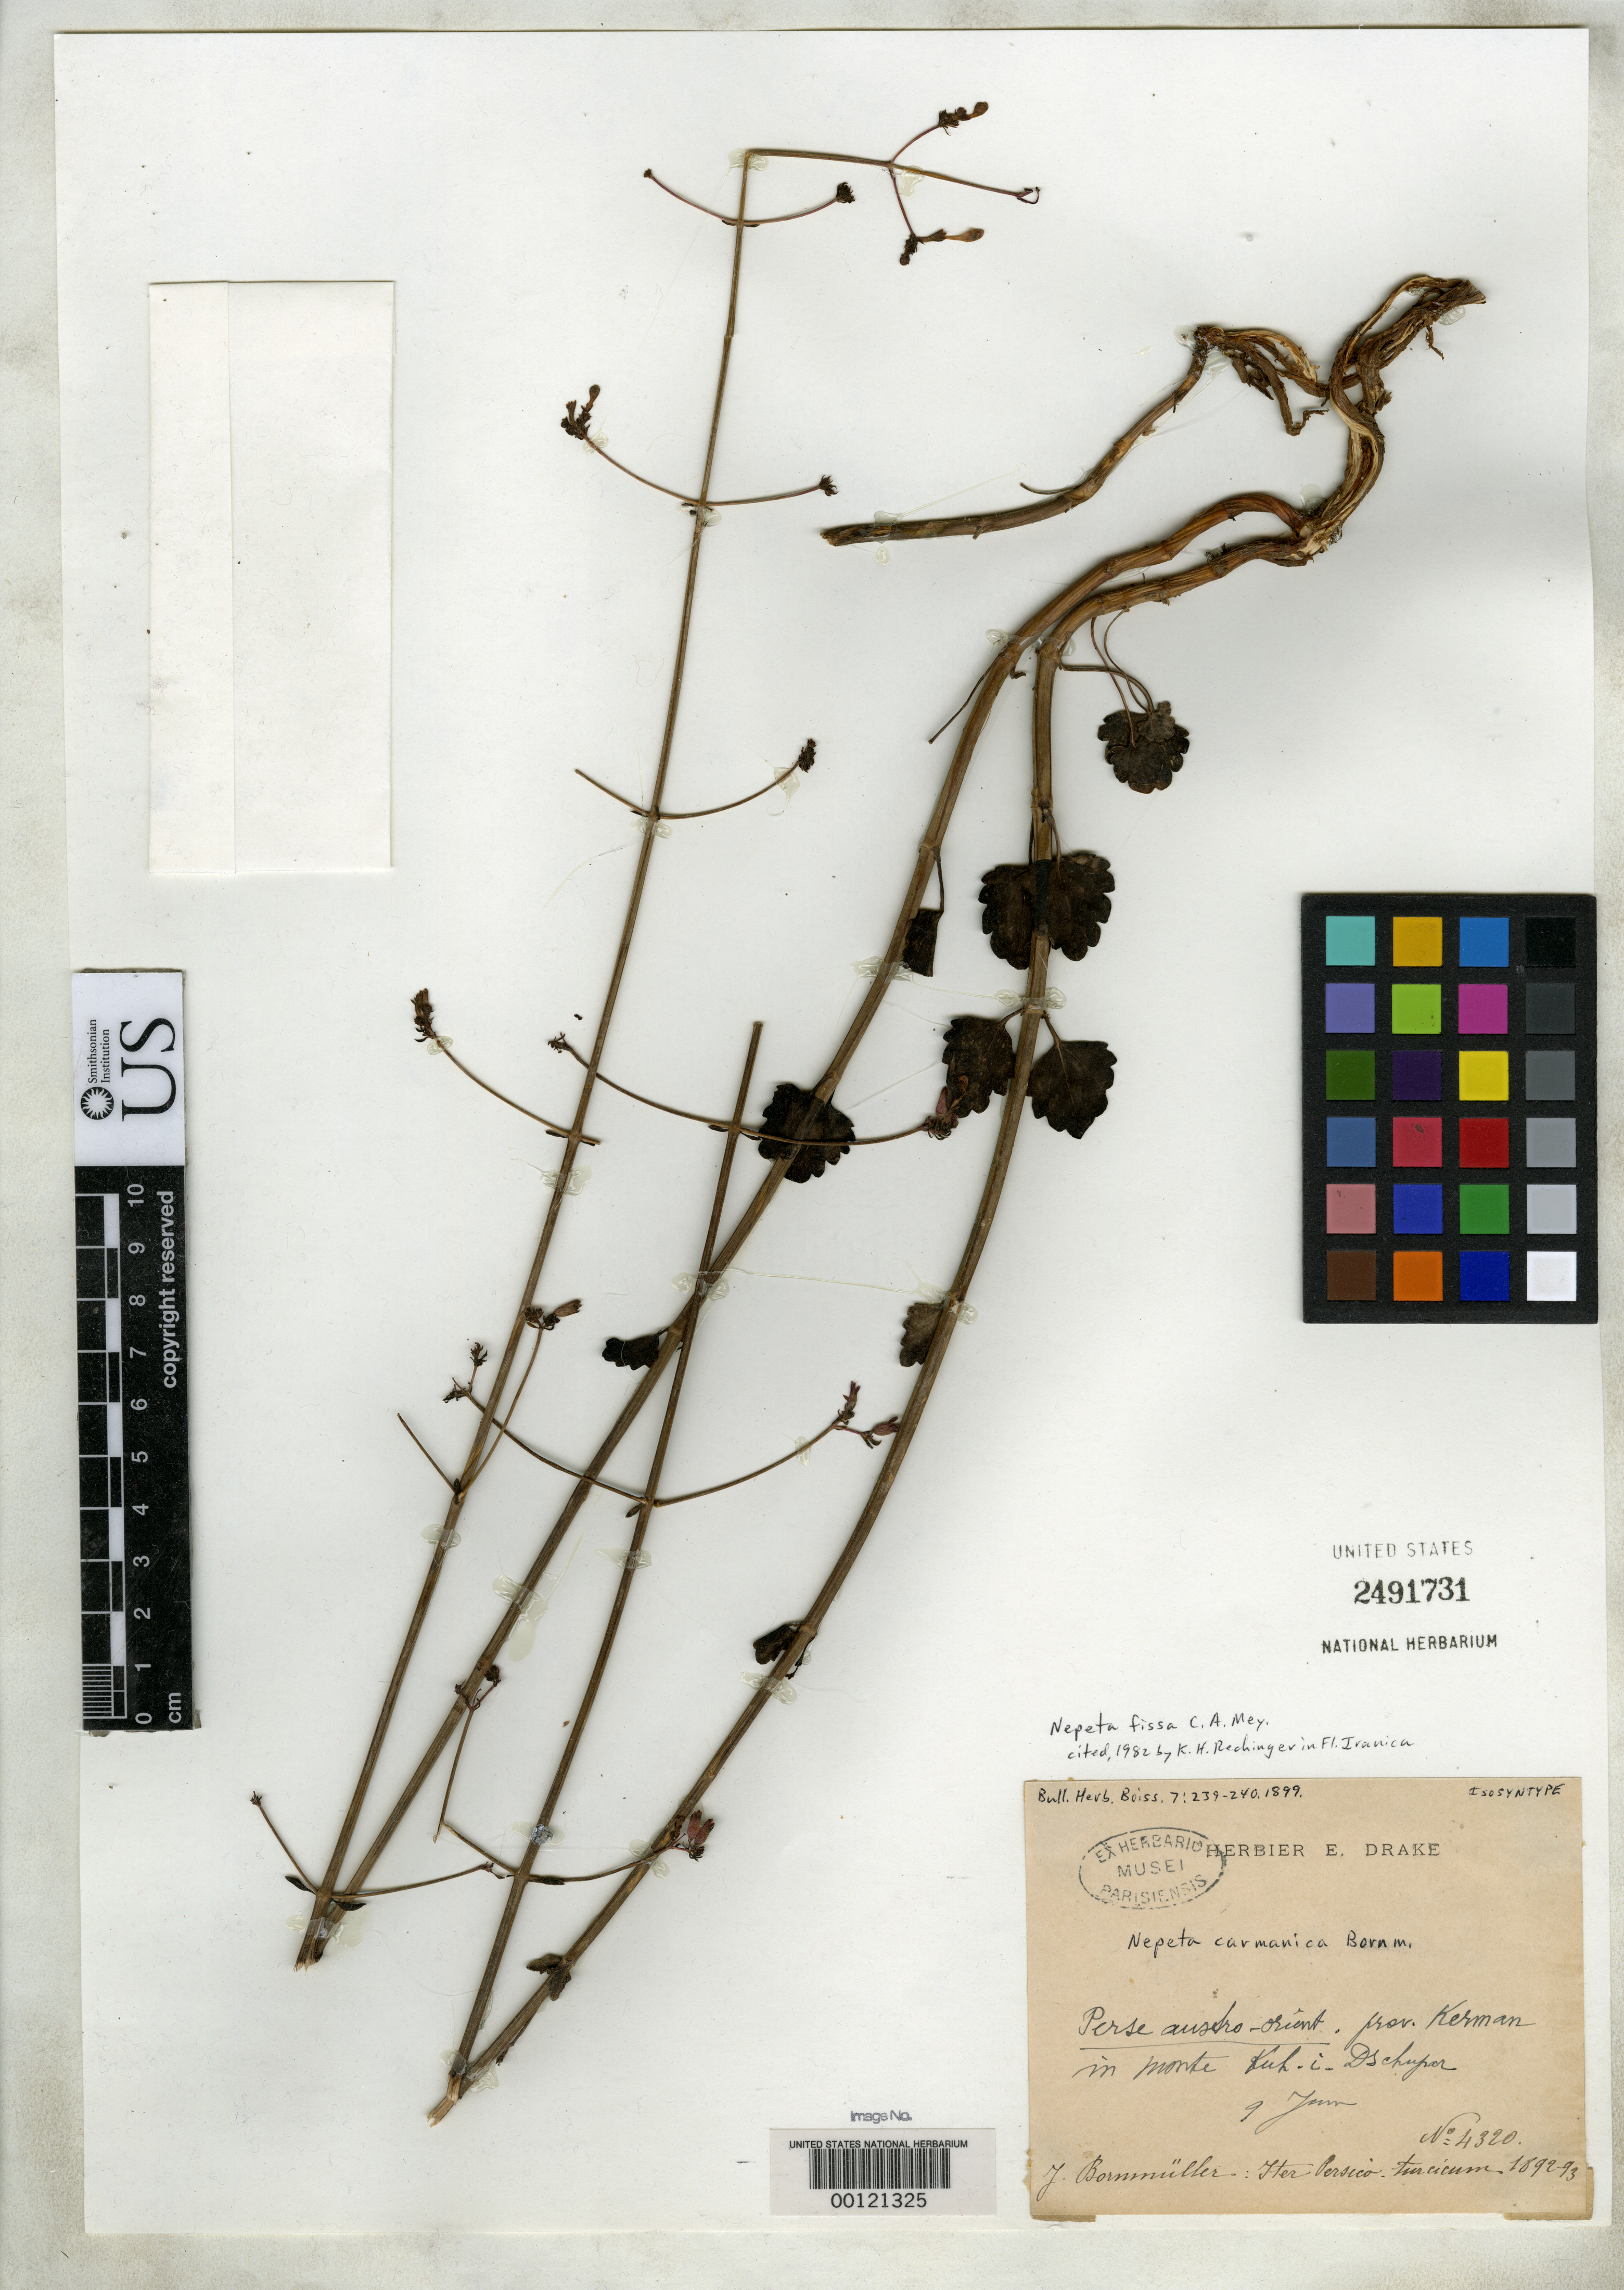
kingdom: Plantae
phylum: Tracheophyta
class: Magnoliopsida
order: Lamiales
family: Lamiaceae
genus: Nepeta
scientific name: Nepeta carmanica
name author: Bornm.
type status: Isosyntype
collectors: J. Bornmüller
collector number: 4320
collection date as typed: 09 Jun 1892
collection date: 1892-06-09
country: Iran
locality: Monte Kuh-i-pschupar.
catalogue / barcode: US 2491731